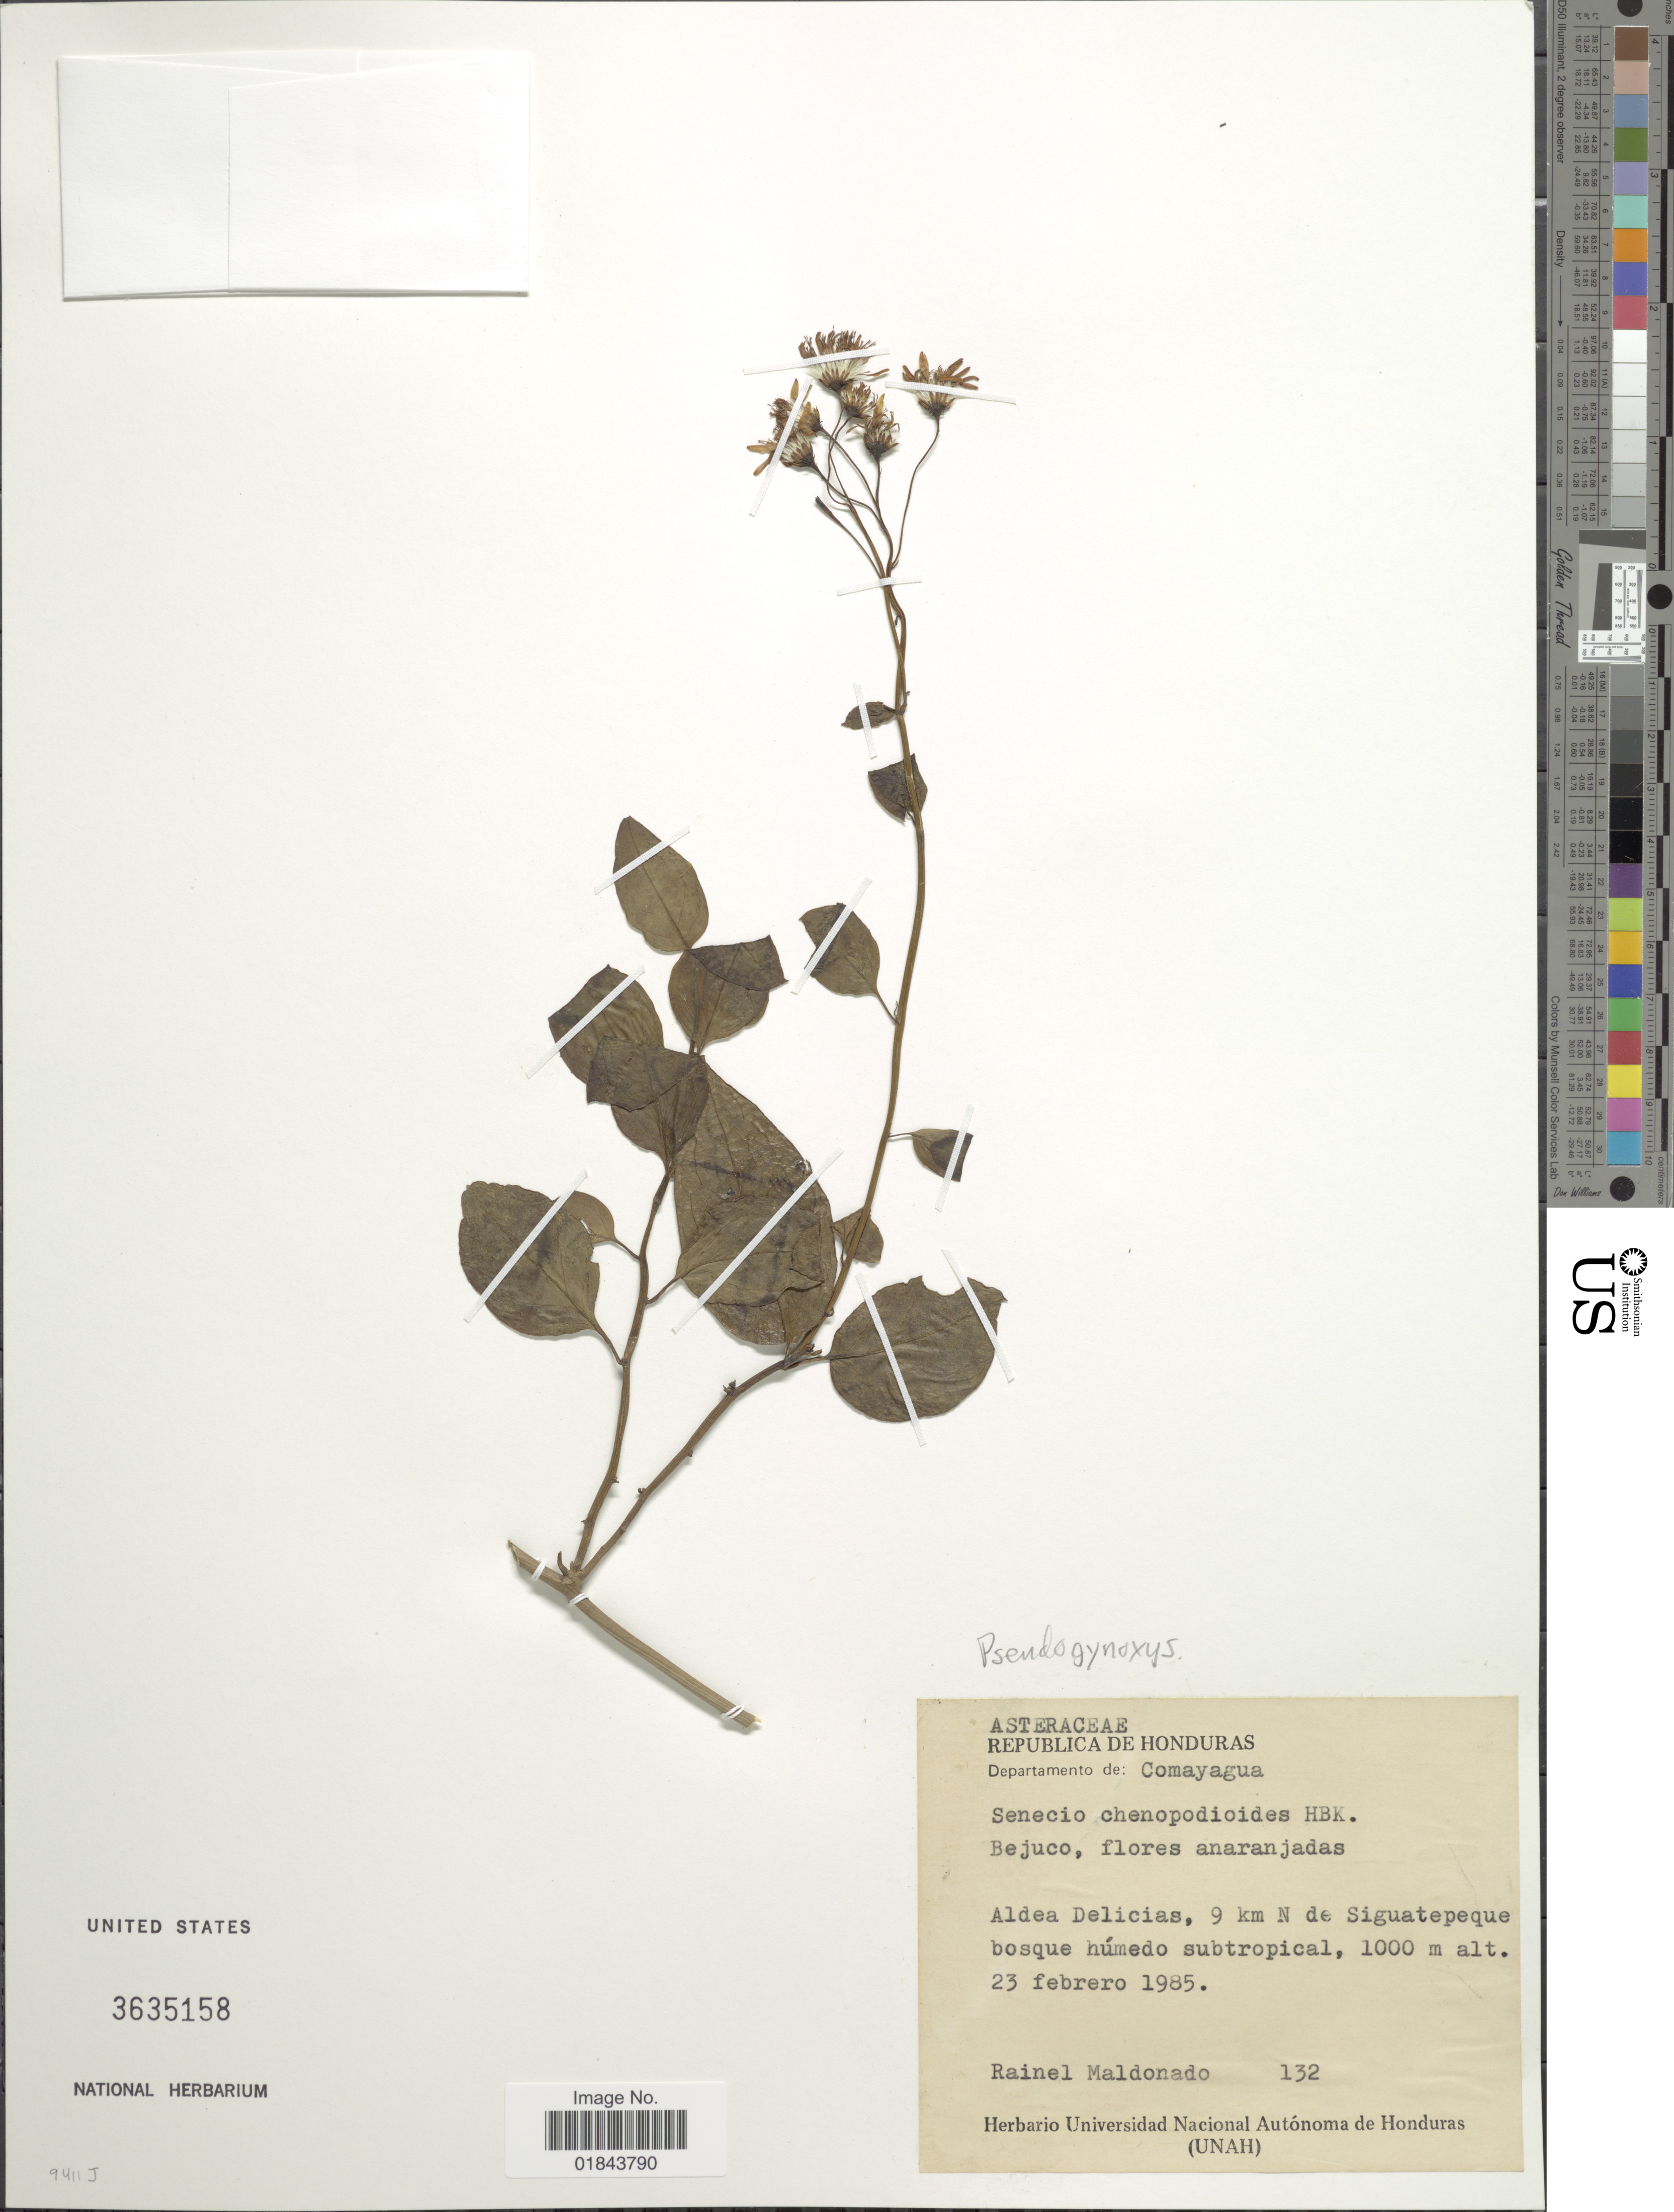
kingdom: Plantae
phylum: Tracheophyta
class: Magnoliopsida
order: Asterales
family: Asteraceae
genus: Pseudogynoxys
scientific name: Pseudogynoxys chenopodioides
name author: (Kunth) Cabrera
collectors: R. Maldonado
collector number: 132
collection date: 1985-02-23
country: Honduras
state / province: Comayagua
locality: Departamento de: Comayagua. Aldea Delicias, 9 km N de Siguatepeque bosque húmedo subtropical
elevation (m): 1000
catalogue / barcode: US 3635158